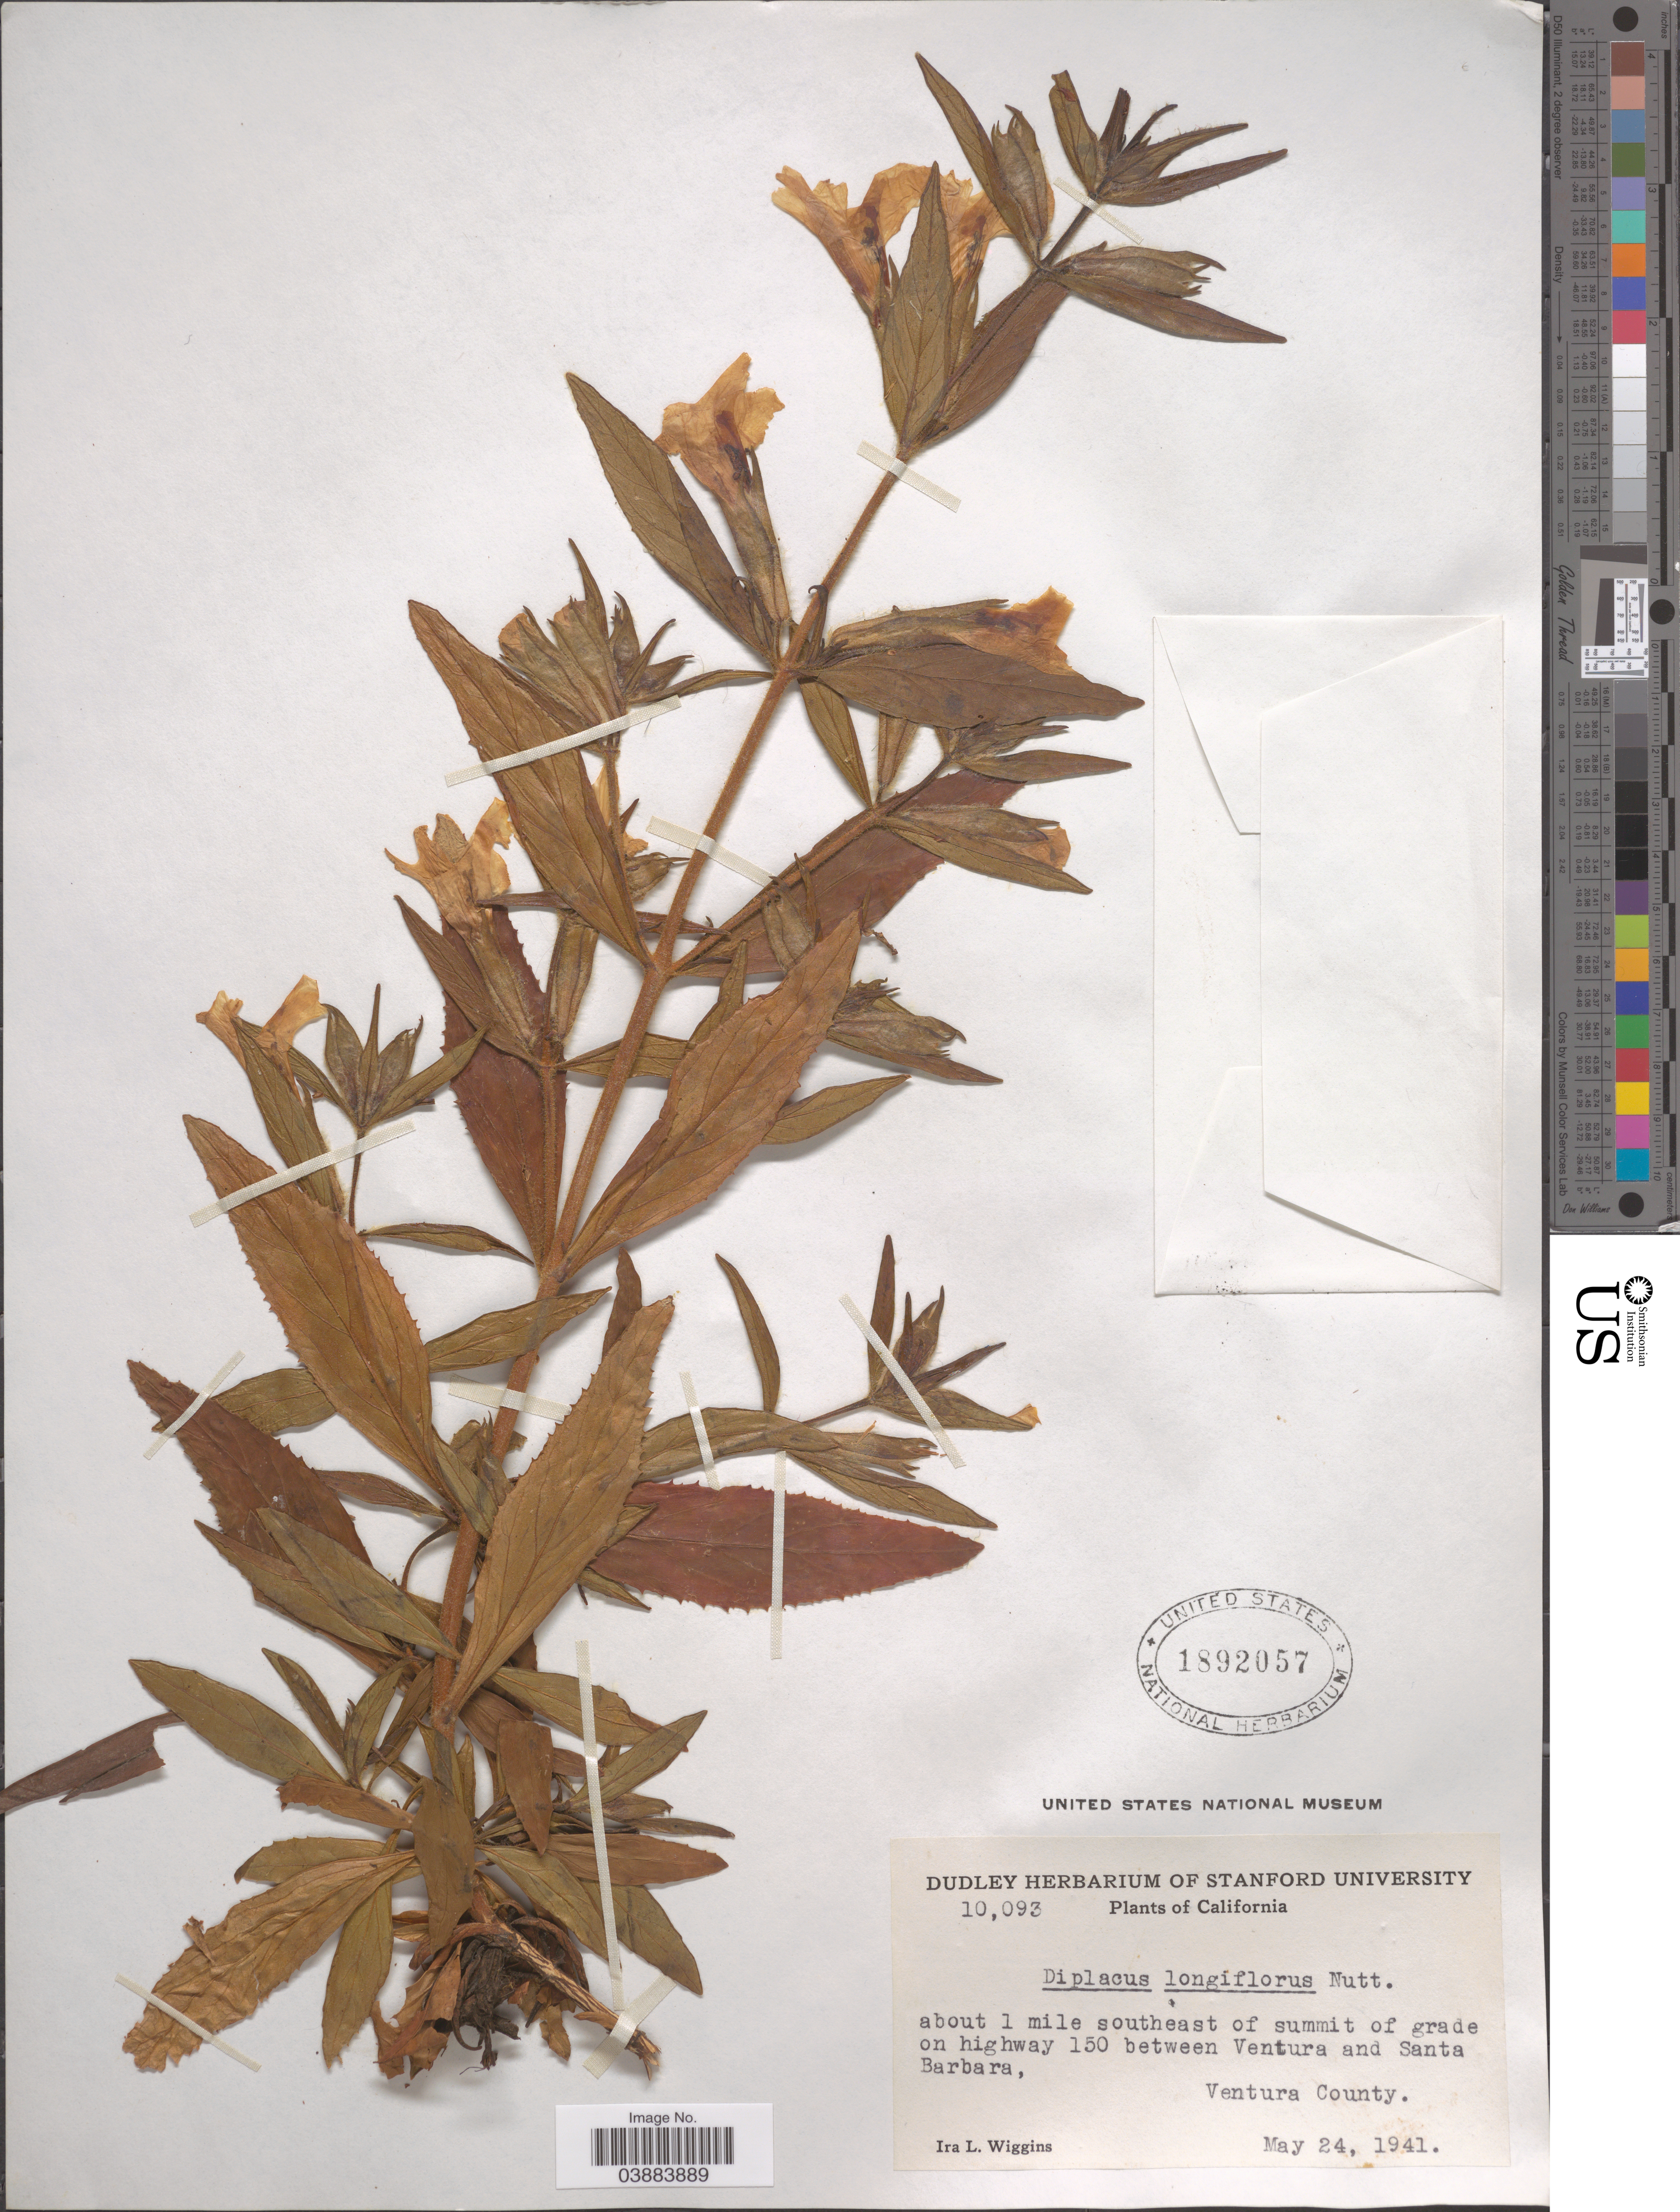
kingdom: Plantae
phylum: Tracheophyta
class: Magnoliopsida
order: Lamiales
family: Phrymaceae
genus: Diplacus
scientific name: Diplacus longiflorus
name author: Nutt.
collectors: I. L. Wiggins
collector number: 10093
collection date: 1941-05-24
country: United States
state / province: California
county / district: Ventura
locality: About 1 mile southeast of summit of grade on highway 150 between Ventura and Santa Barbara,Ventura County.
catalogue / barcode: US 1892057